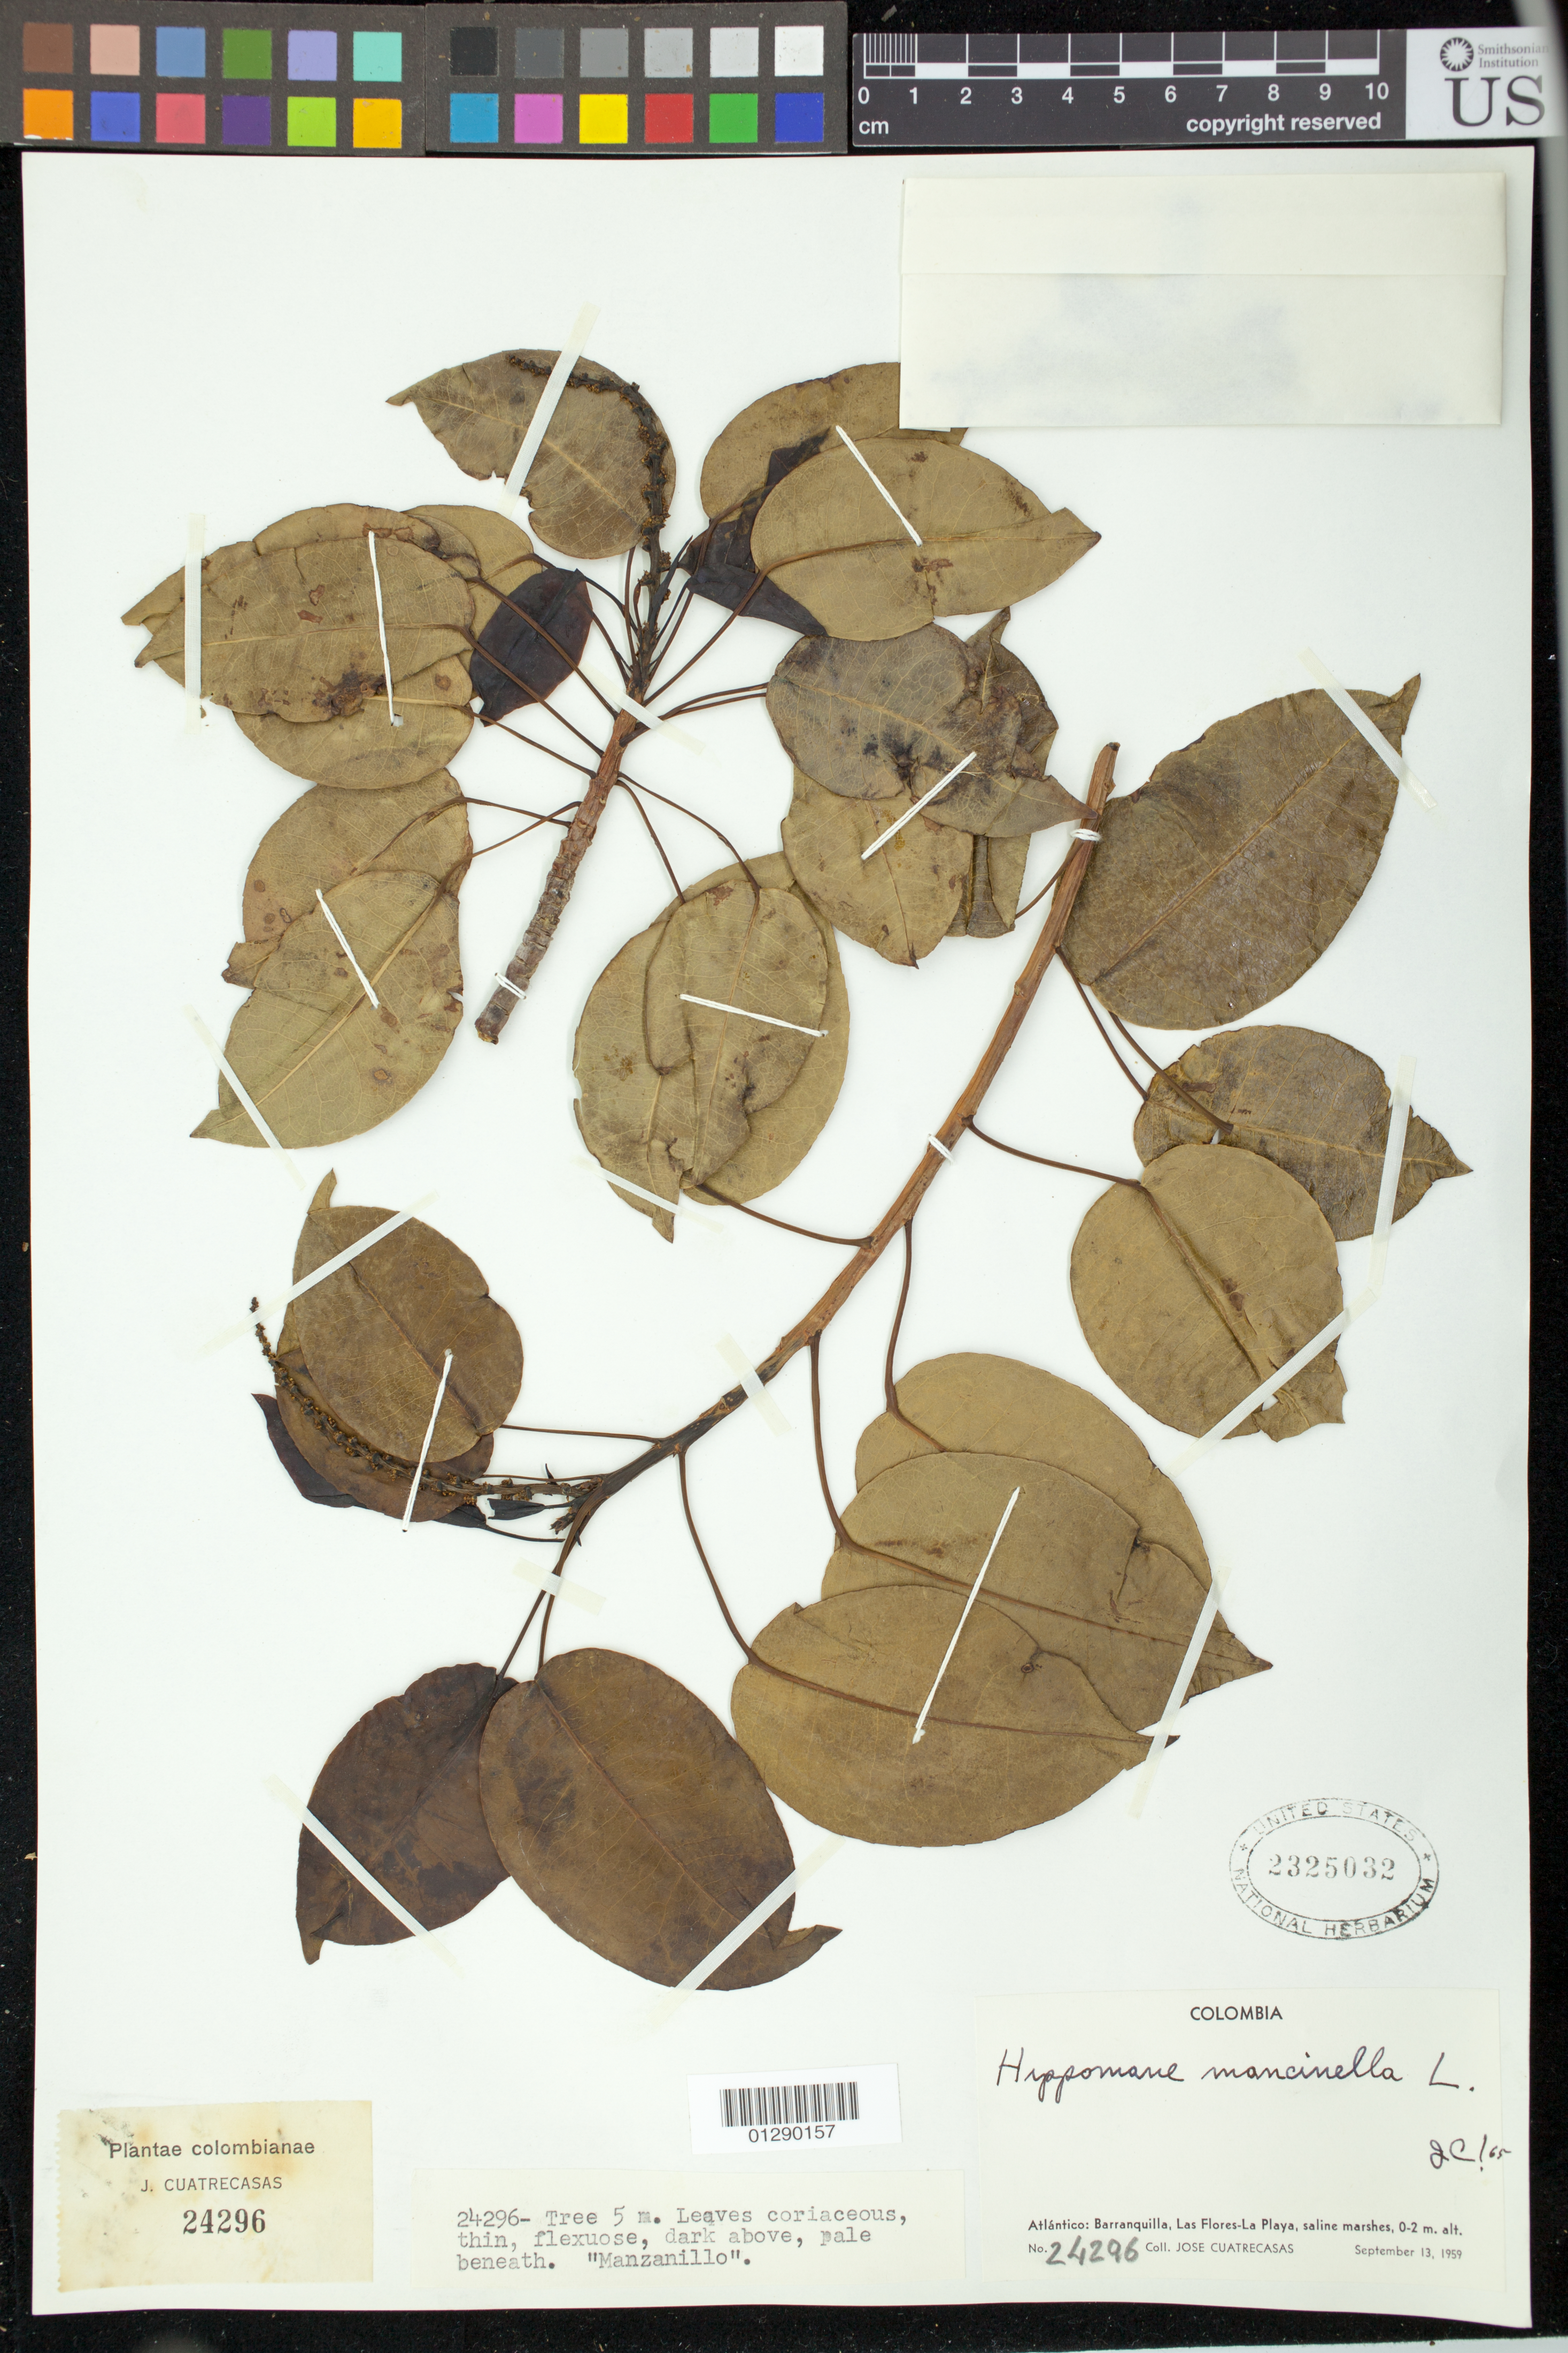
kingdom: Plantae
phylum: Tracheophyta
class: Magnoliopsida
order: Malpighiales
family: Euphorbiaceae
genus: Hippomane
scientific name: Hippomane mancinella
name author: L.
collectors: J. Cuatrecasas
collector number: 24296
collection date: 1959-09-13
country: Colombia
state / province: Atlantico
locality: Barranquilla, Las Flores-La Playa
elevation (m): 0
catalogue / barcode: US 2325032